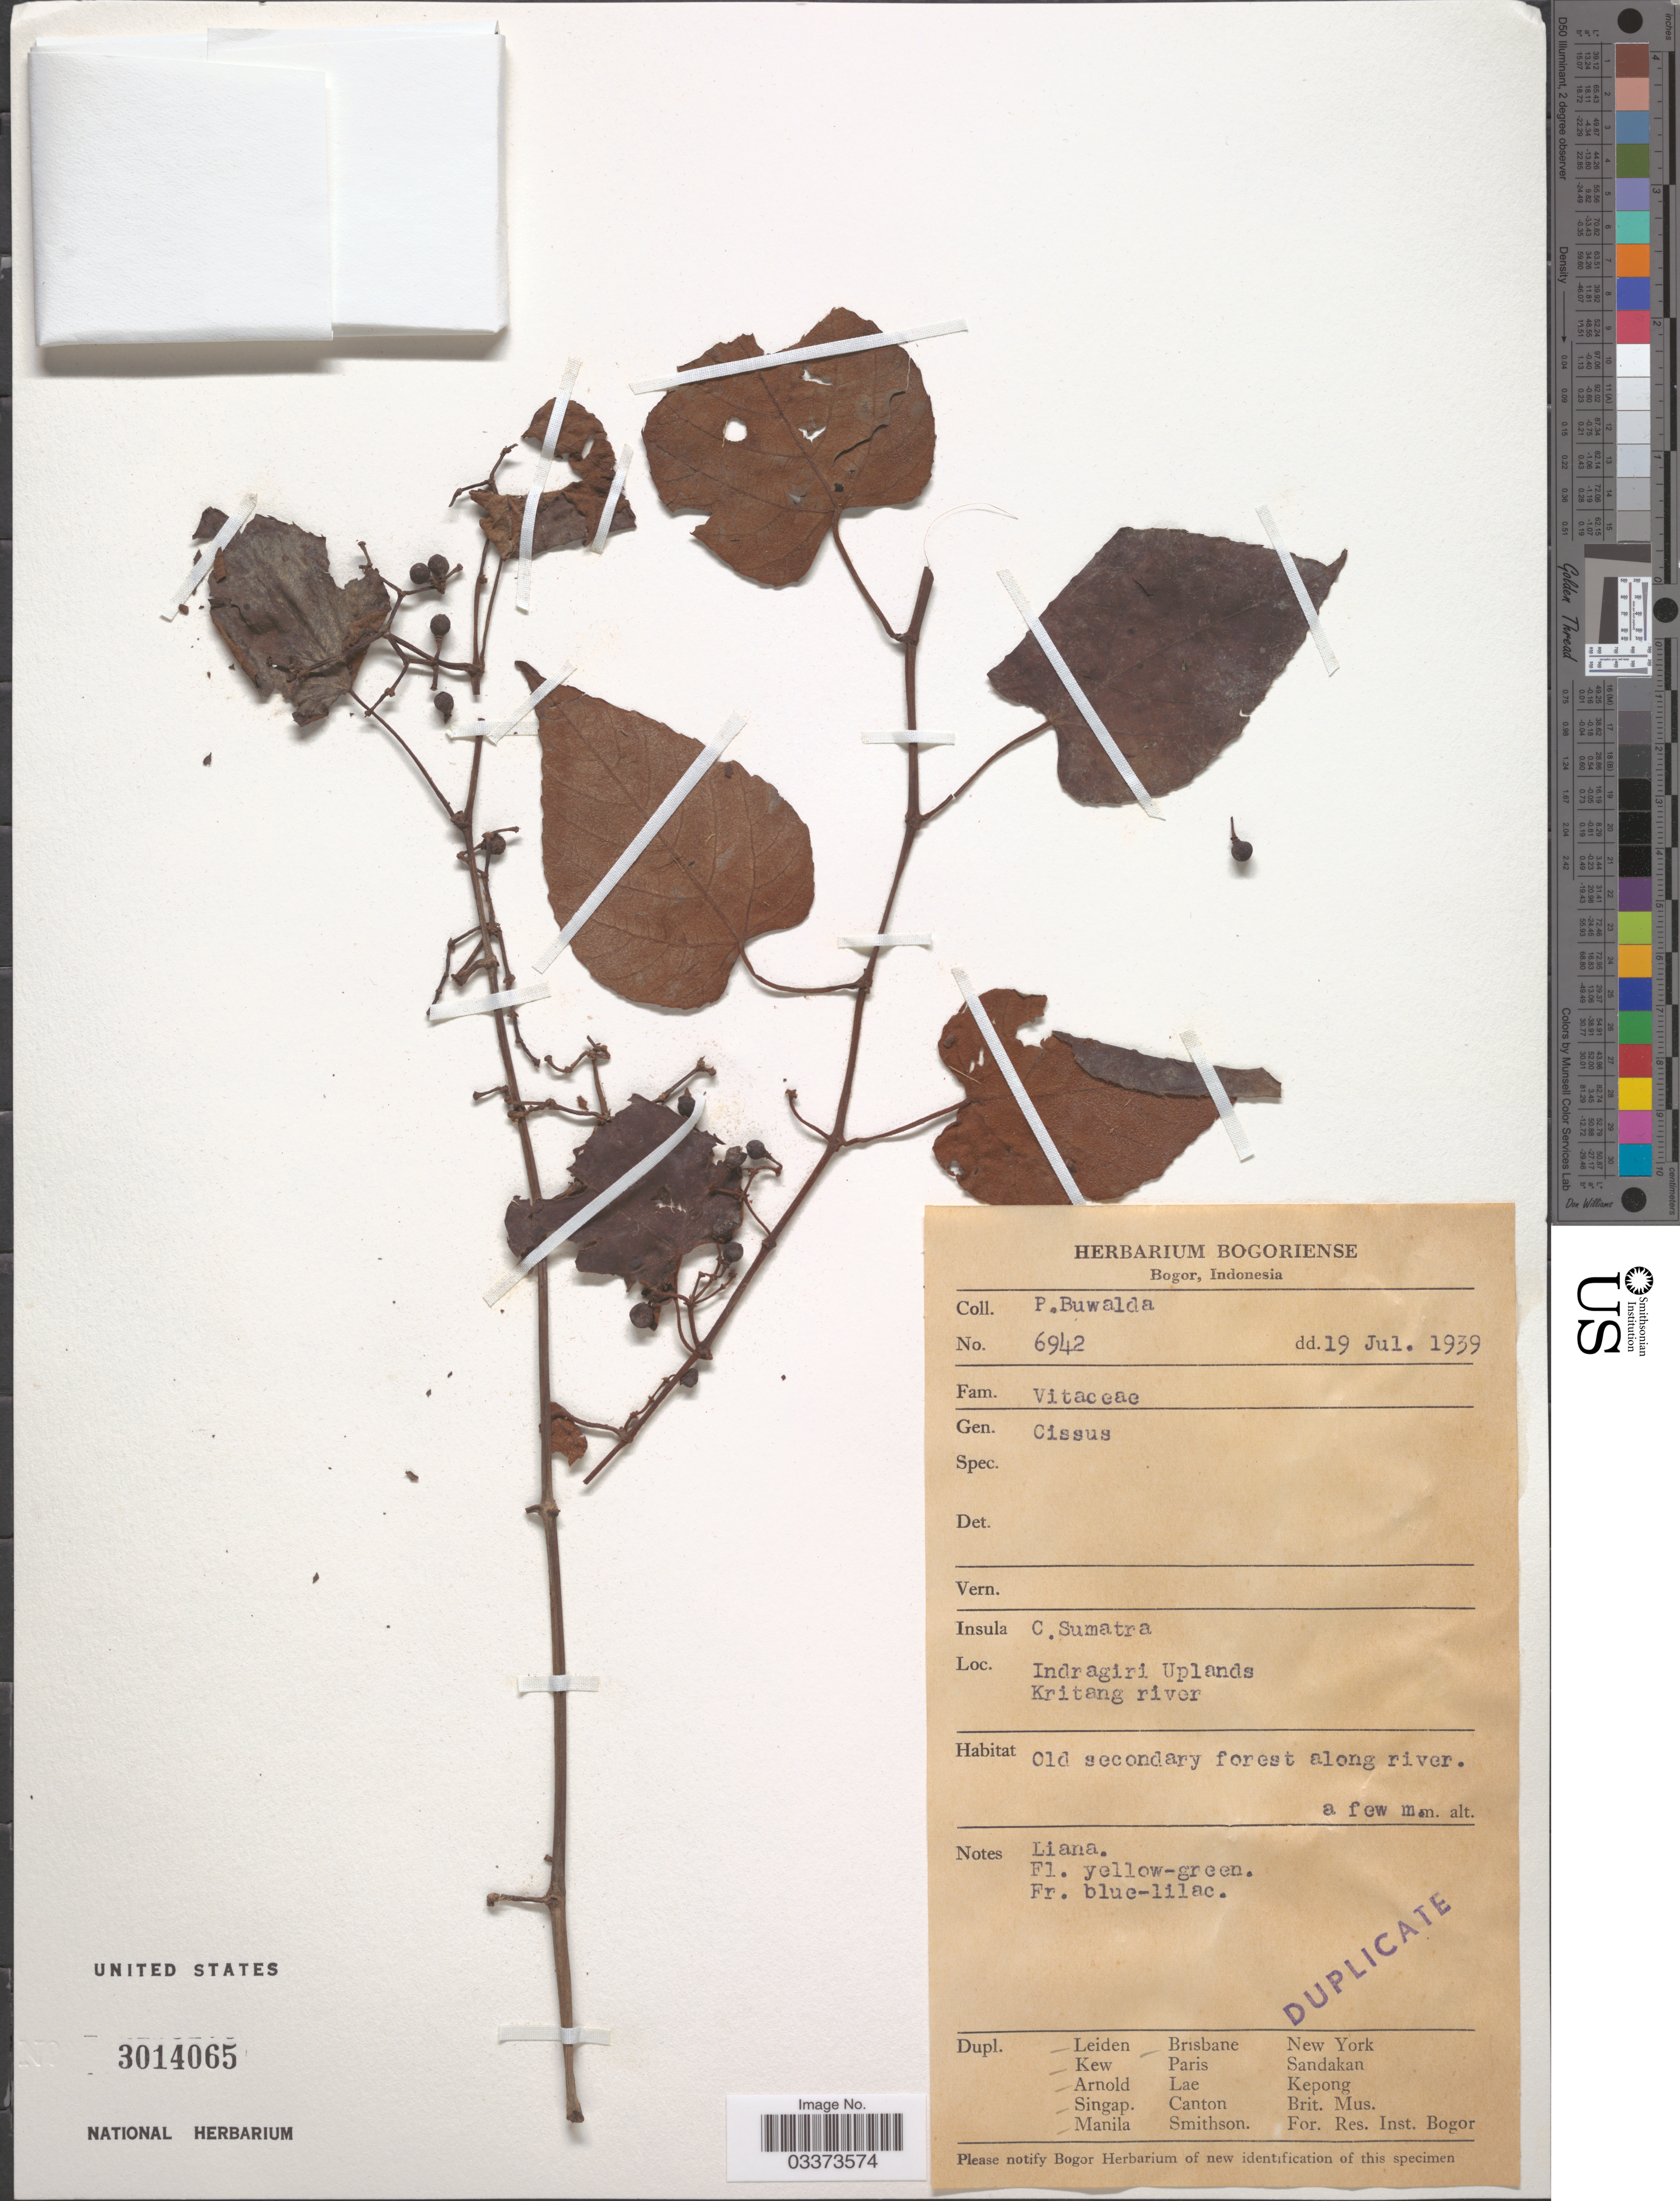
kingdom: Plantae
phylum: Tracheophyta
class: Magnoliopsida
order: Vitales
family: Vitaceae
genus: Cissus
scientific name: Cissus sp.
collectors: P. Buwalda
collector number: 6942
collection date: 1939-07-19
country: Indonesia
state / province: Sumatra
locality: Insula C. Sumatra. Indragiri Uplands. Kritang river.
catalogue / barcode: US 3014065